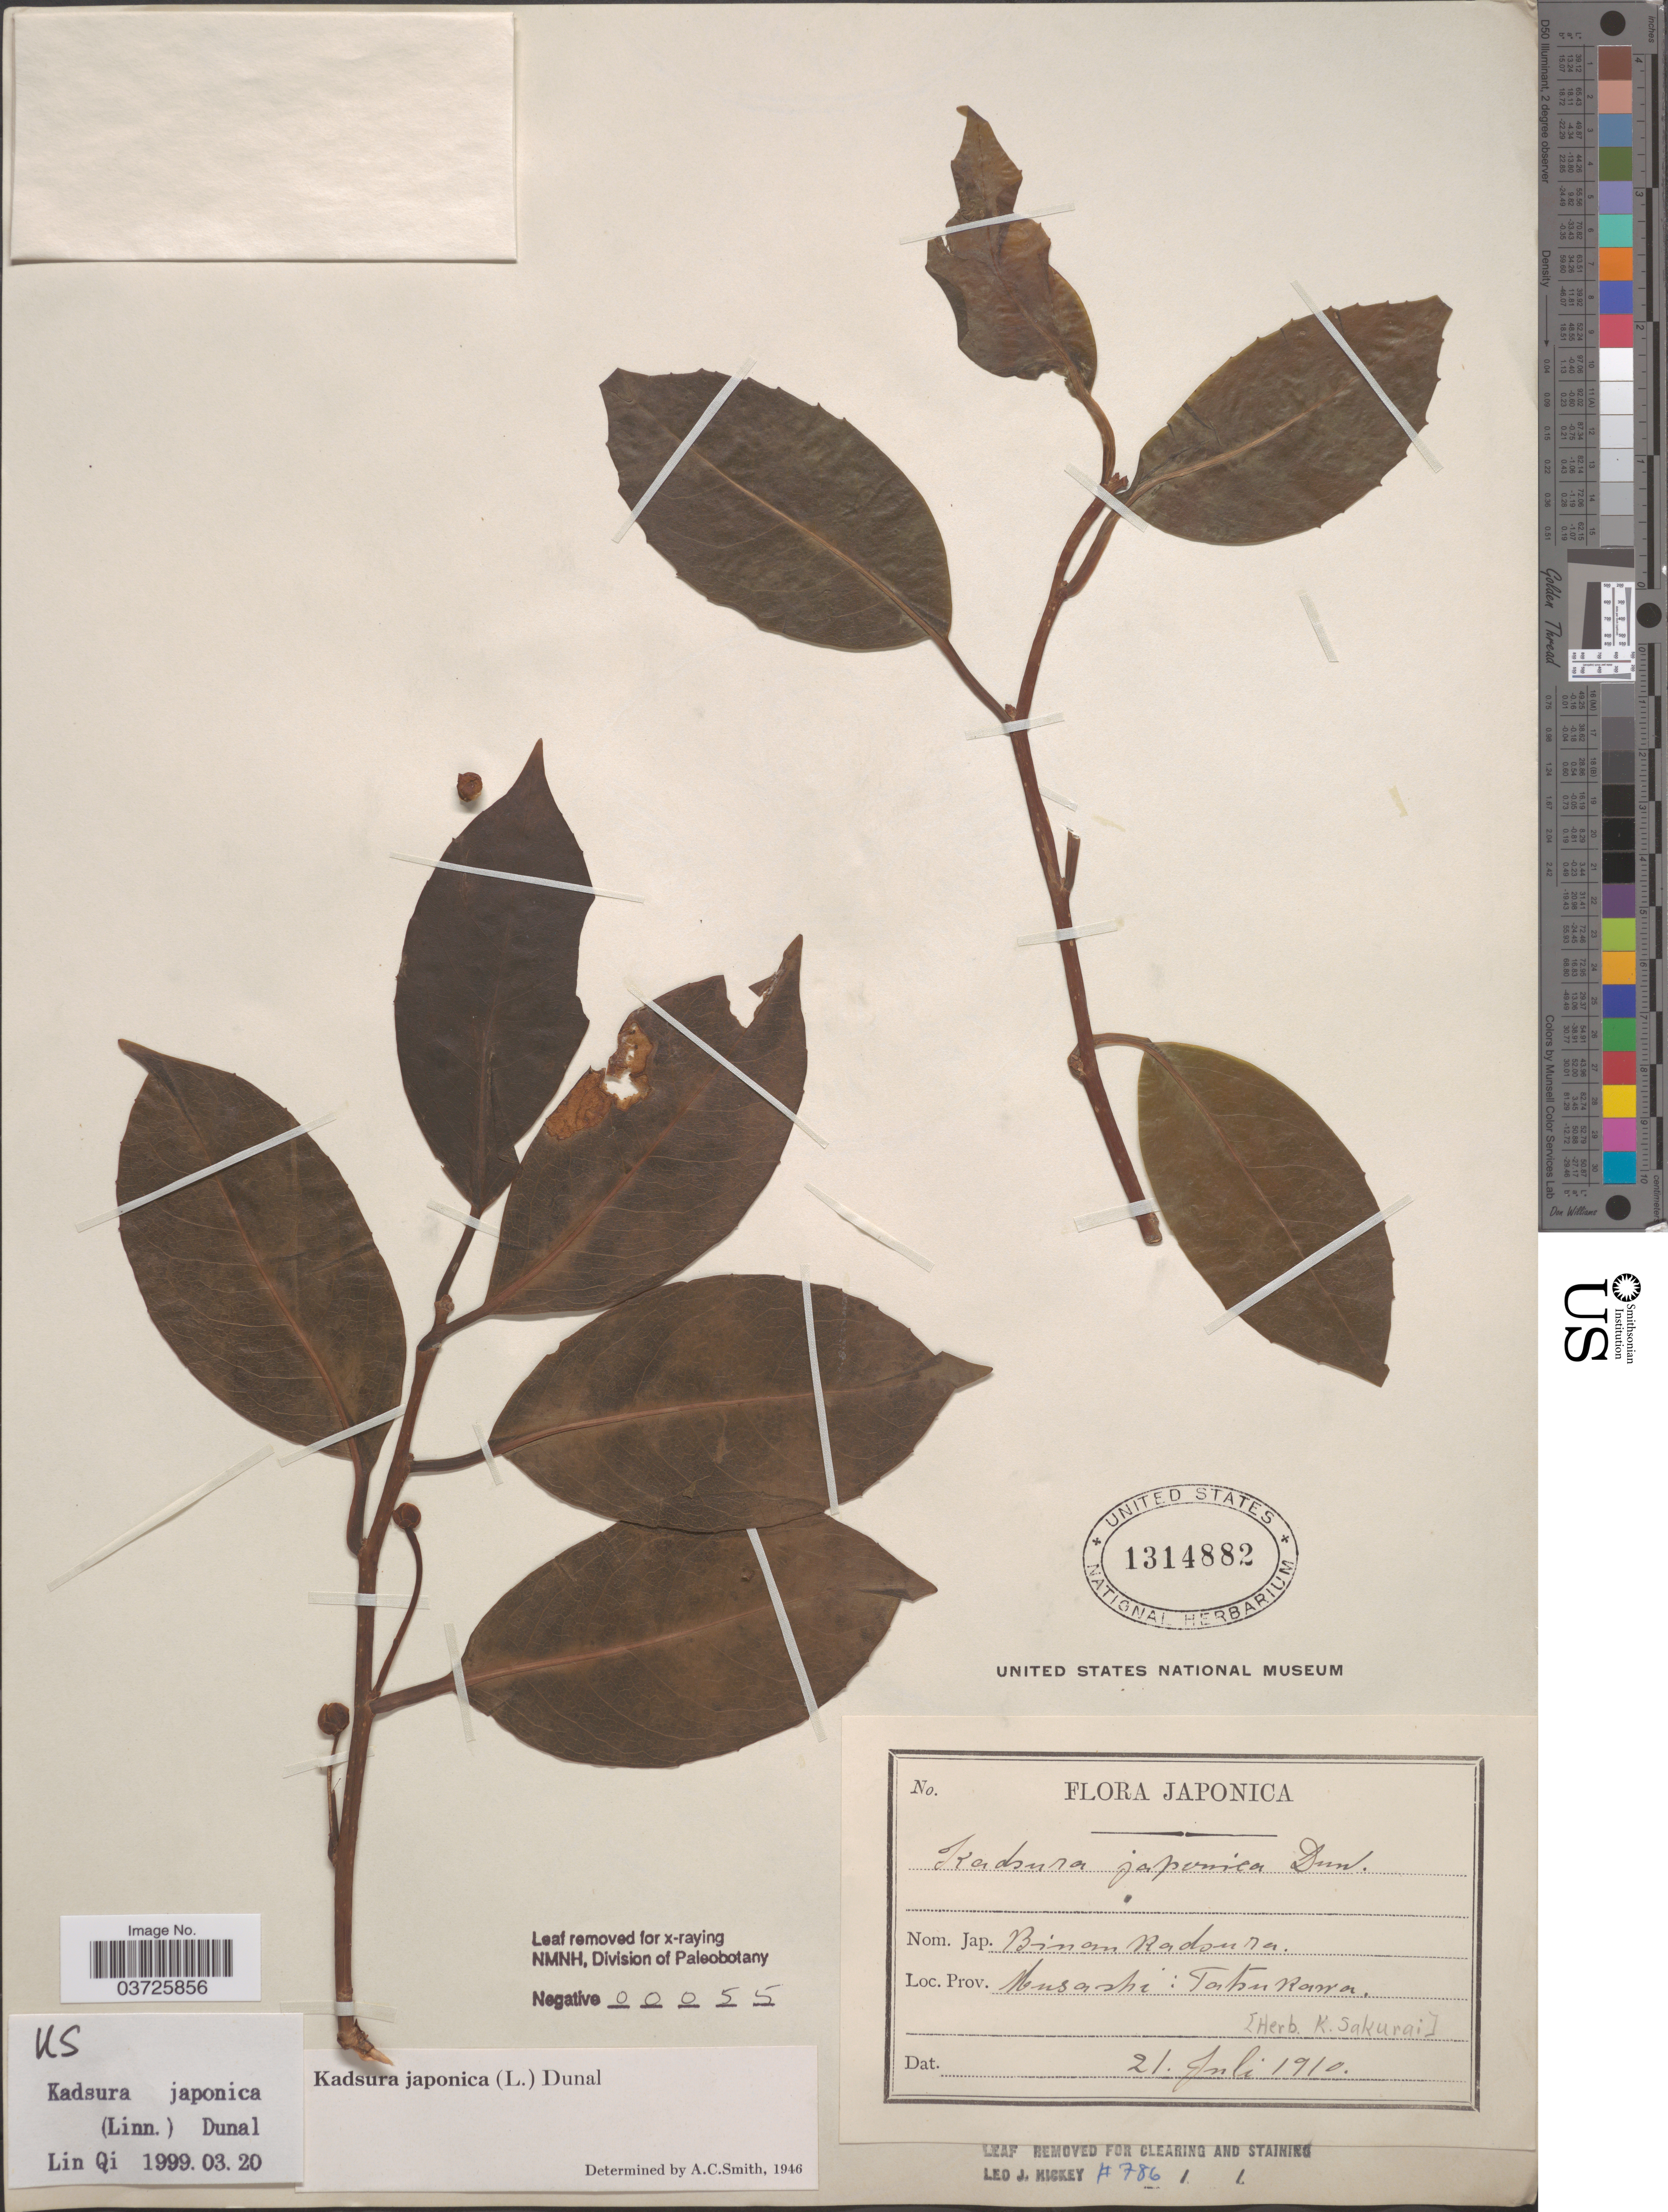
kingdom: Plantae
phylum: Tracheophyta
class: Magnoliopsida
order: Austrobaileyales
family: Schisandraceae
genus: Kadsura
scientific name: Kadsura japonica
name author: (L.) Dunal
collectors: ex herb. K. Sakurai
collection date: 1910-07-21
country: Japan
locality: Musashi: Tatsukawa.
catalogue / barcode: US 1314882